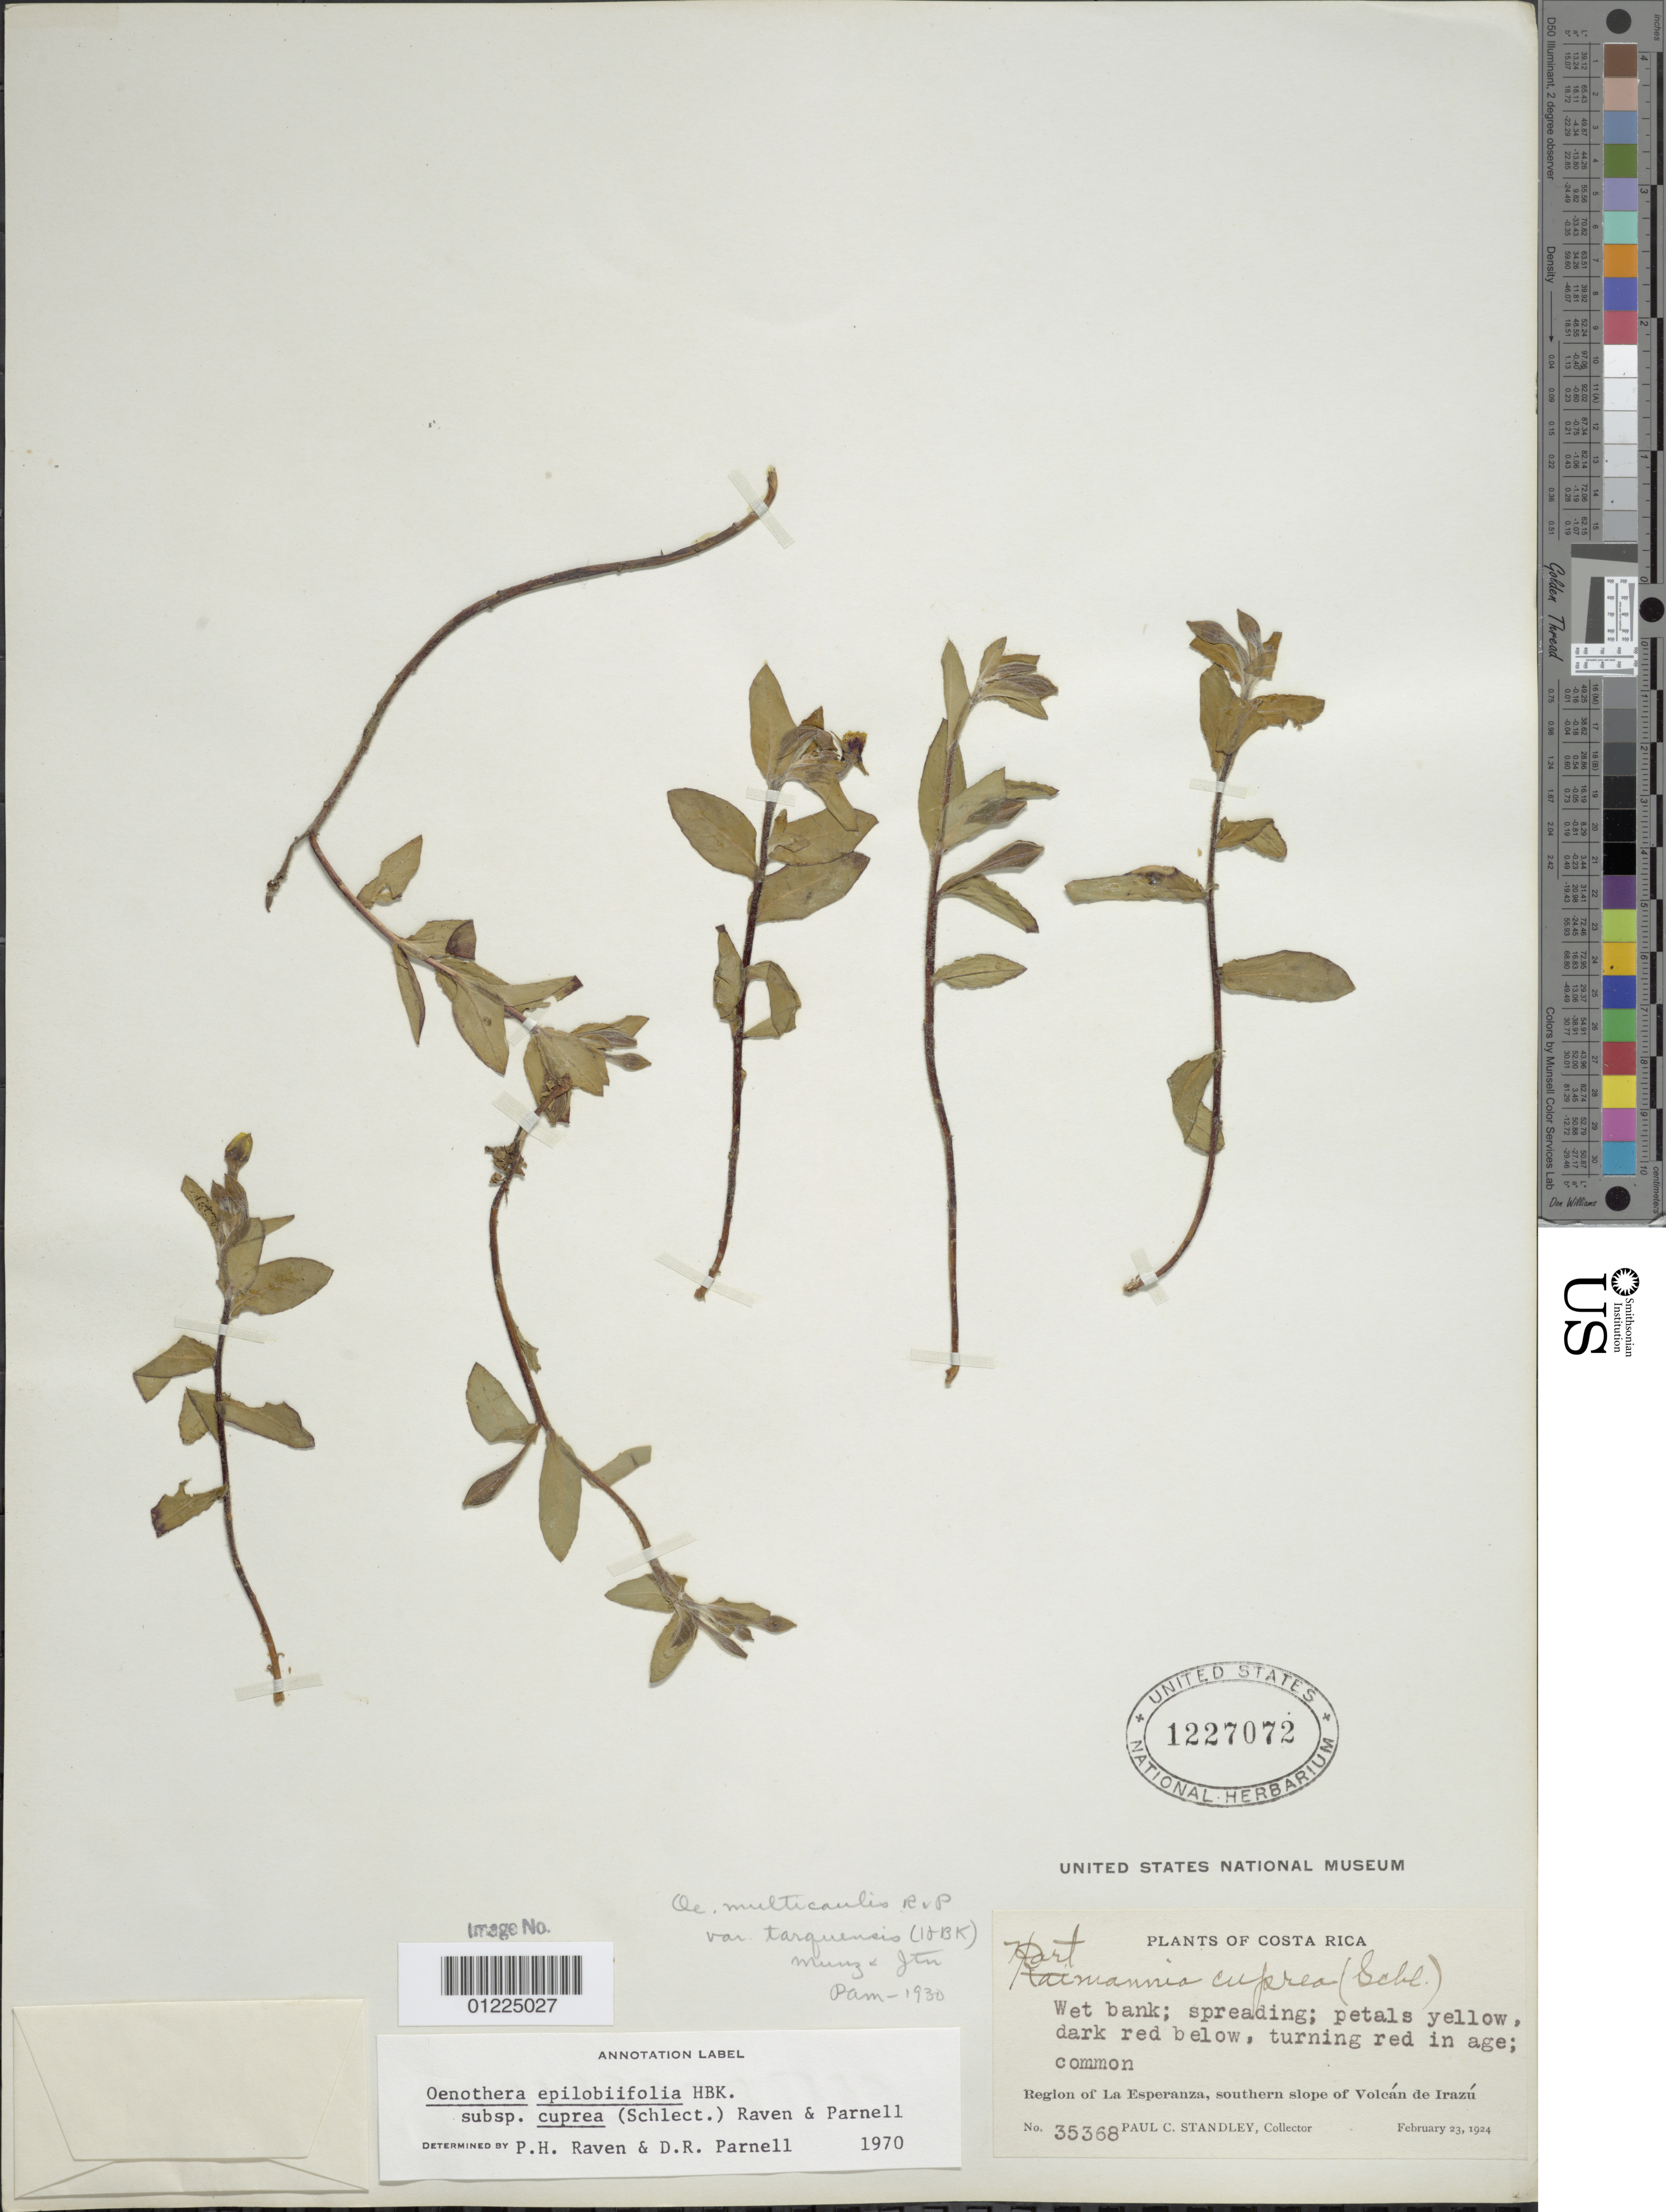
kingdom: Plantae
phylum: Tracheophyta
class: Magnoliopsida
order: Myrtales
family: Onagraceae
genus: Oenothera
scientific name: Oenothera epilobiifolia subsp. cuprea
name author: (Schltdl.) P.H. Raven & D.R. Parn.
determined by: Raven, P. H.; Parnell, D. R.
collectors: P. C. Standley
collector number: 35368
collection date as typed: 23 Feb 1924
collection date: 1924-02-23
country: Costa Rica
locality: Rió Birrís, southern slope of Volcán de Irazú.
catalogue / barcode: US 1227072